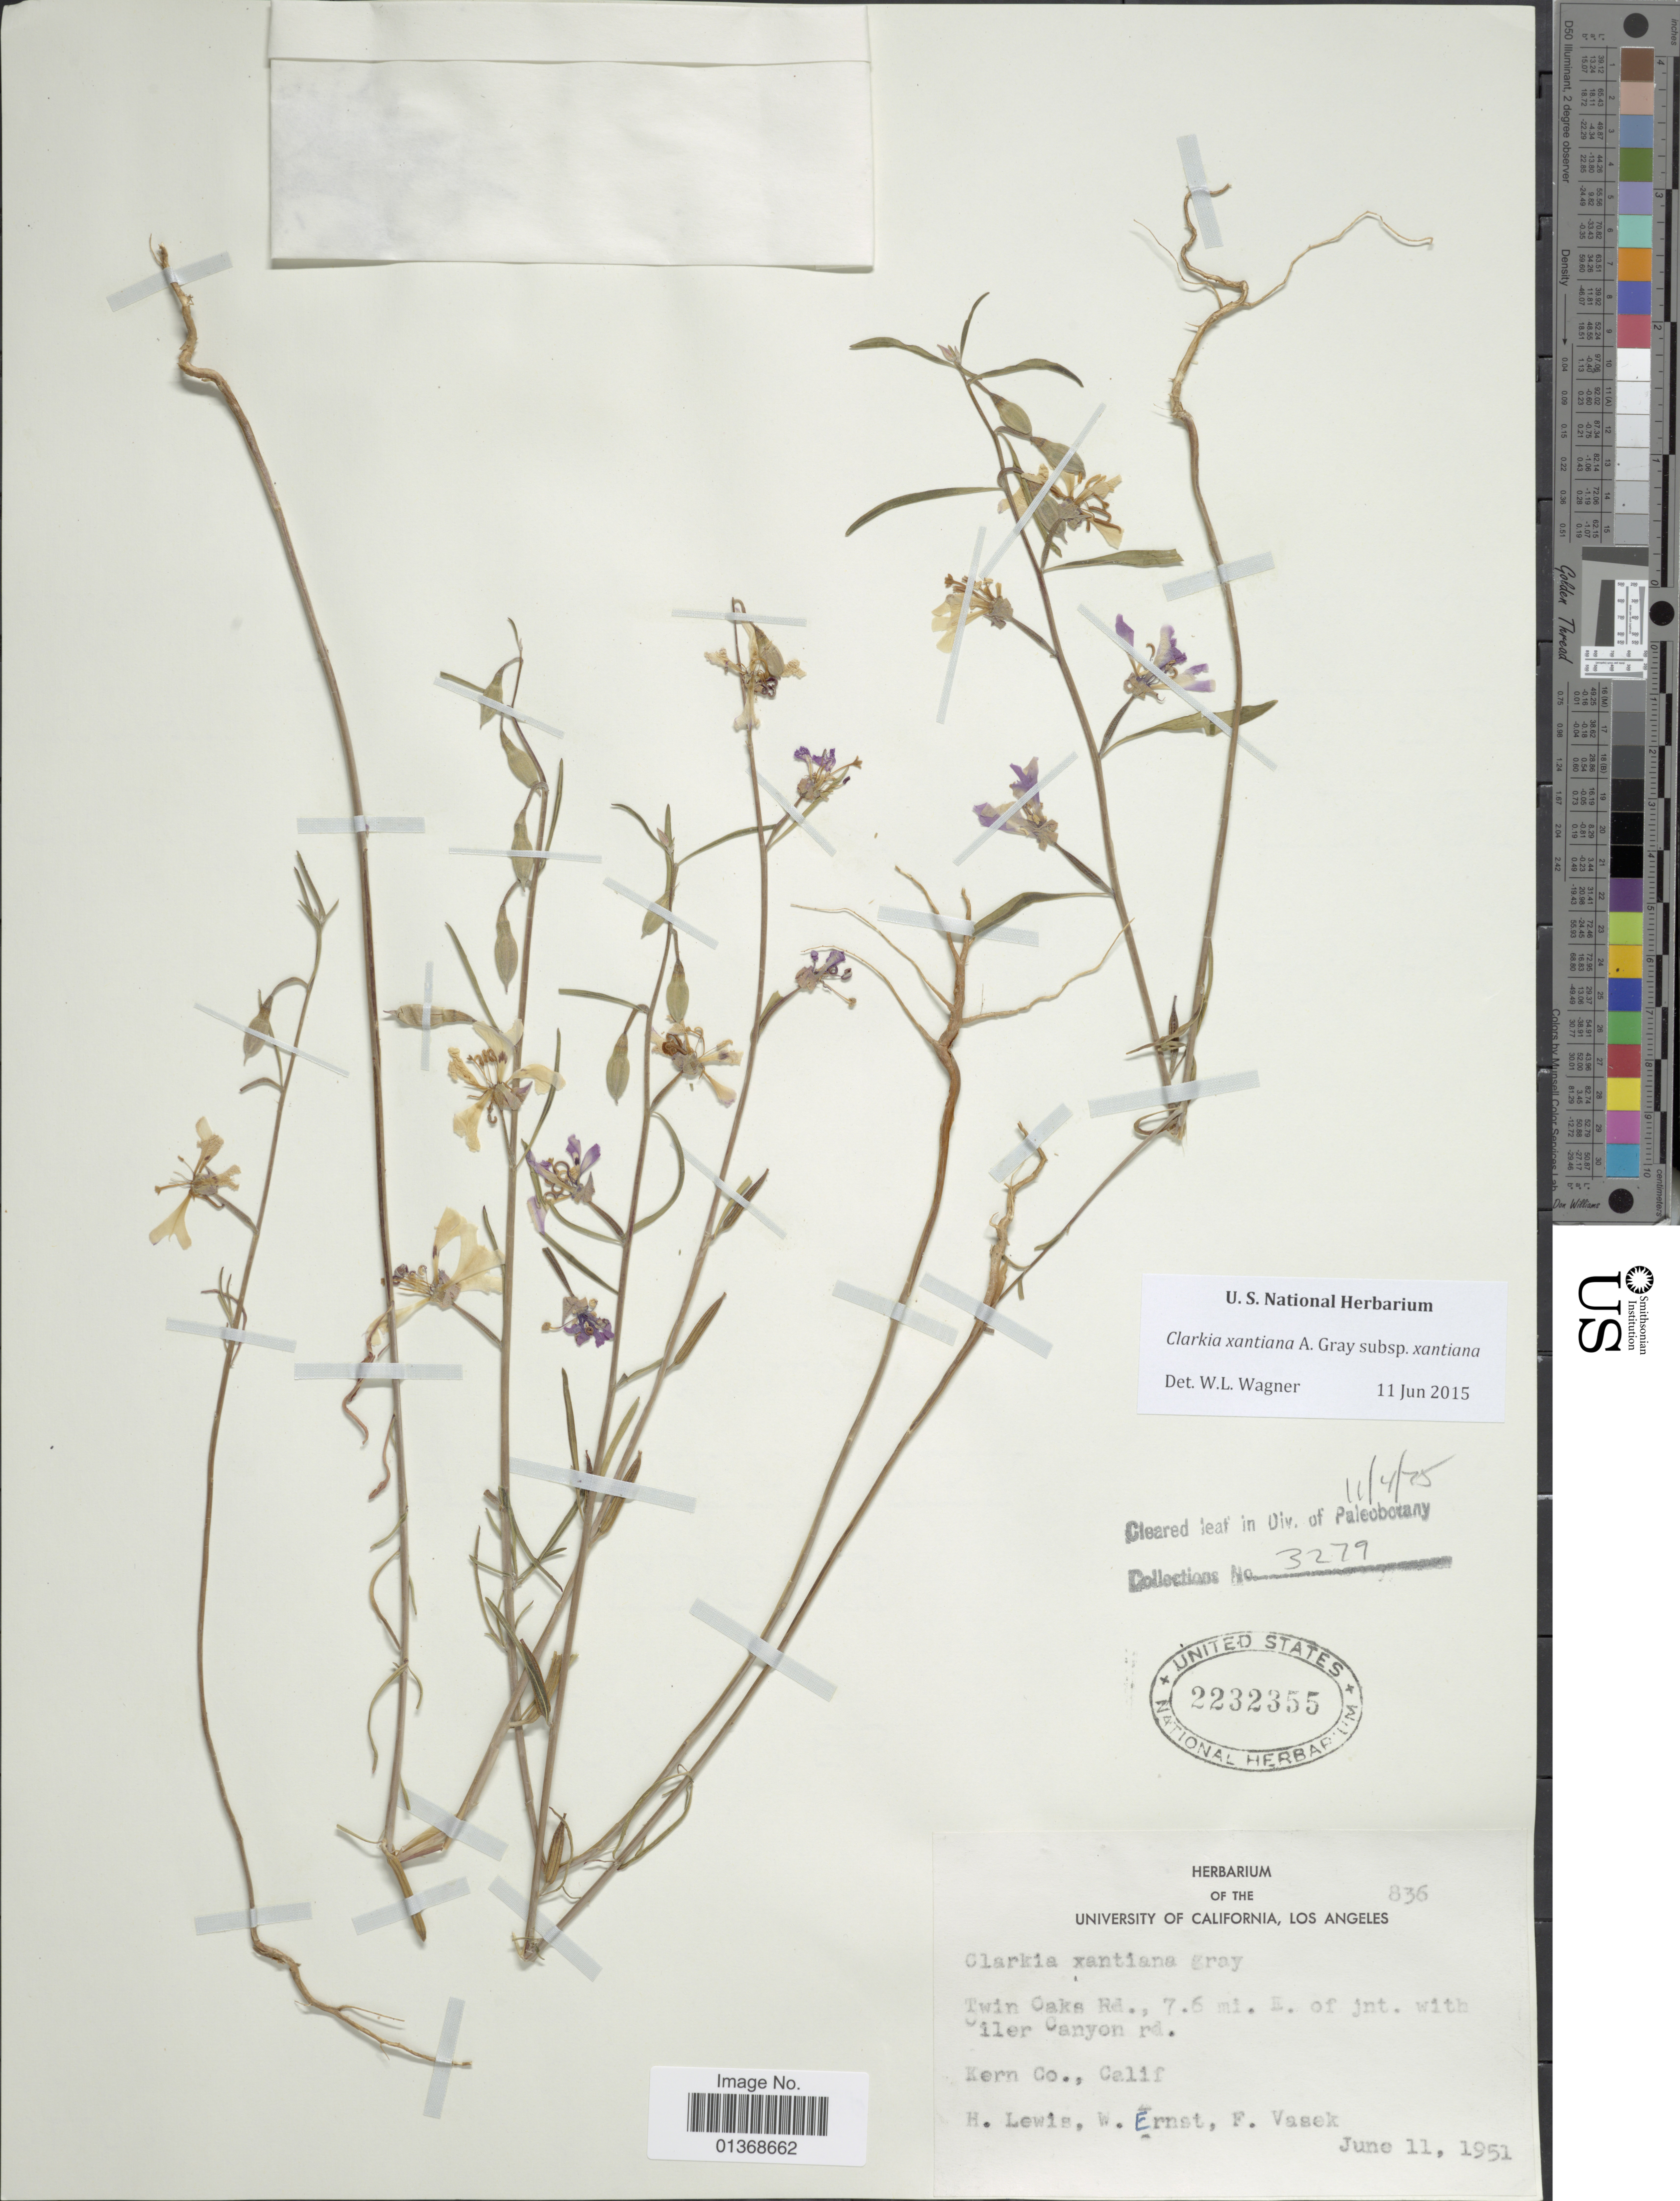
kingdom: Plantae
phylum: Tracheophyta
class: Magnoliopsida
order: Myrtales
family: Onagraceae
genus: Clarkia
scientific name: Clarkia xantiana subsp. xantiana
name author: A. Gray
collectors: H. Lewis, W. C. Ernst & F. Vasek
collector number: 836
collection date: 1951-06-11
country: United States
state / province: California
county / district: Kern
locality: Twin Oaks Rd., 7.6 mi. E. of jnt. with Ciler Canyon rd., Kern Co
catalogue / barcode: US 2232355